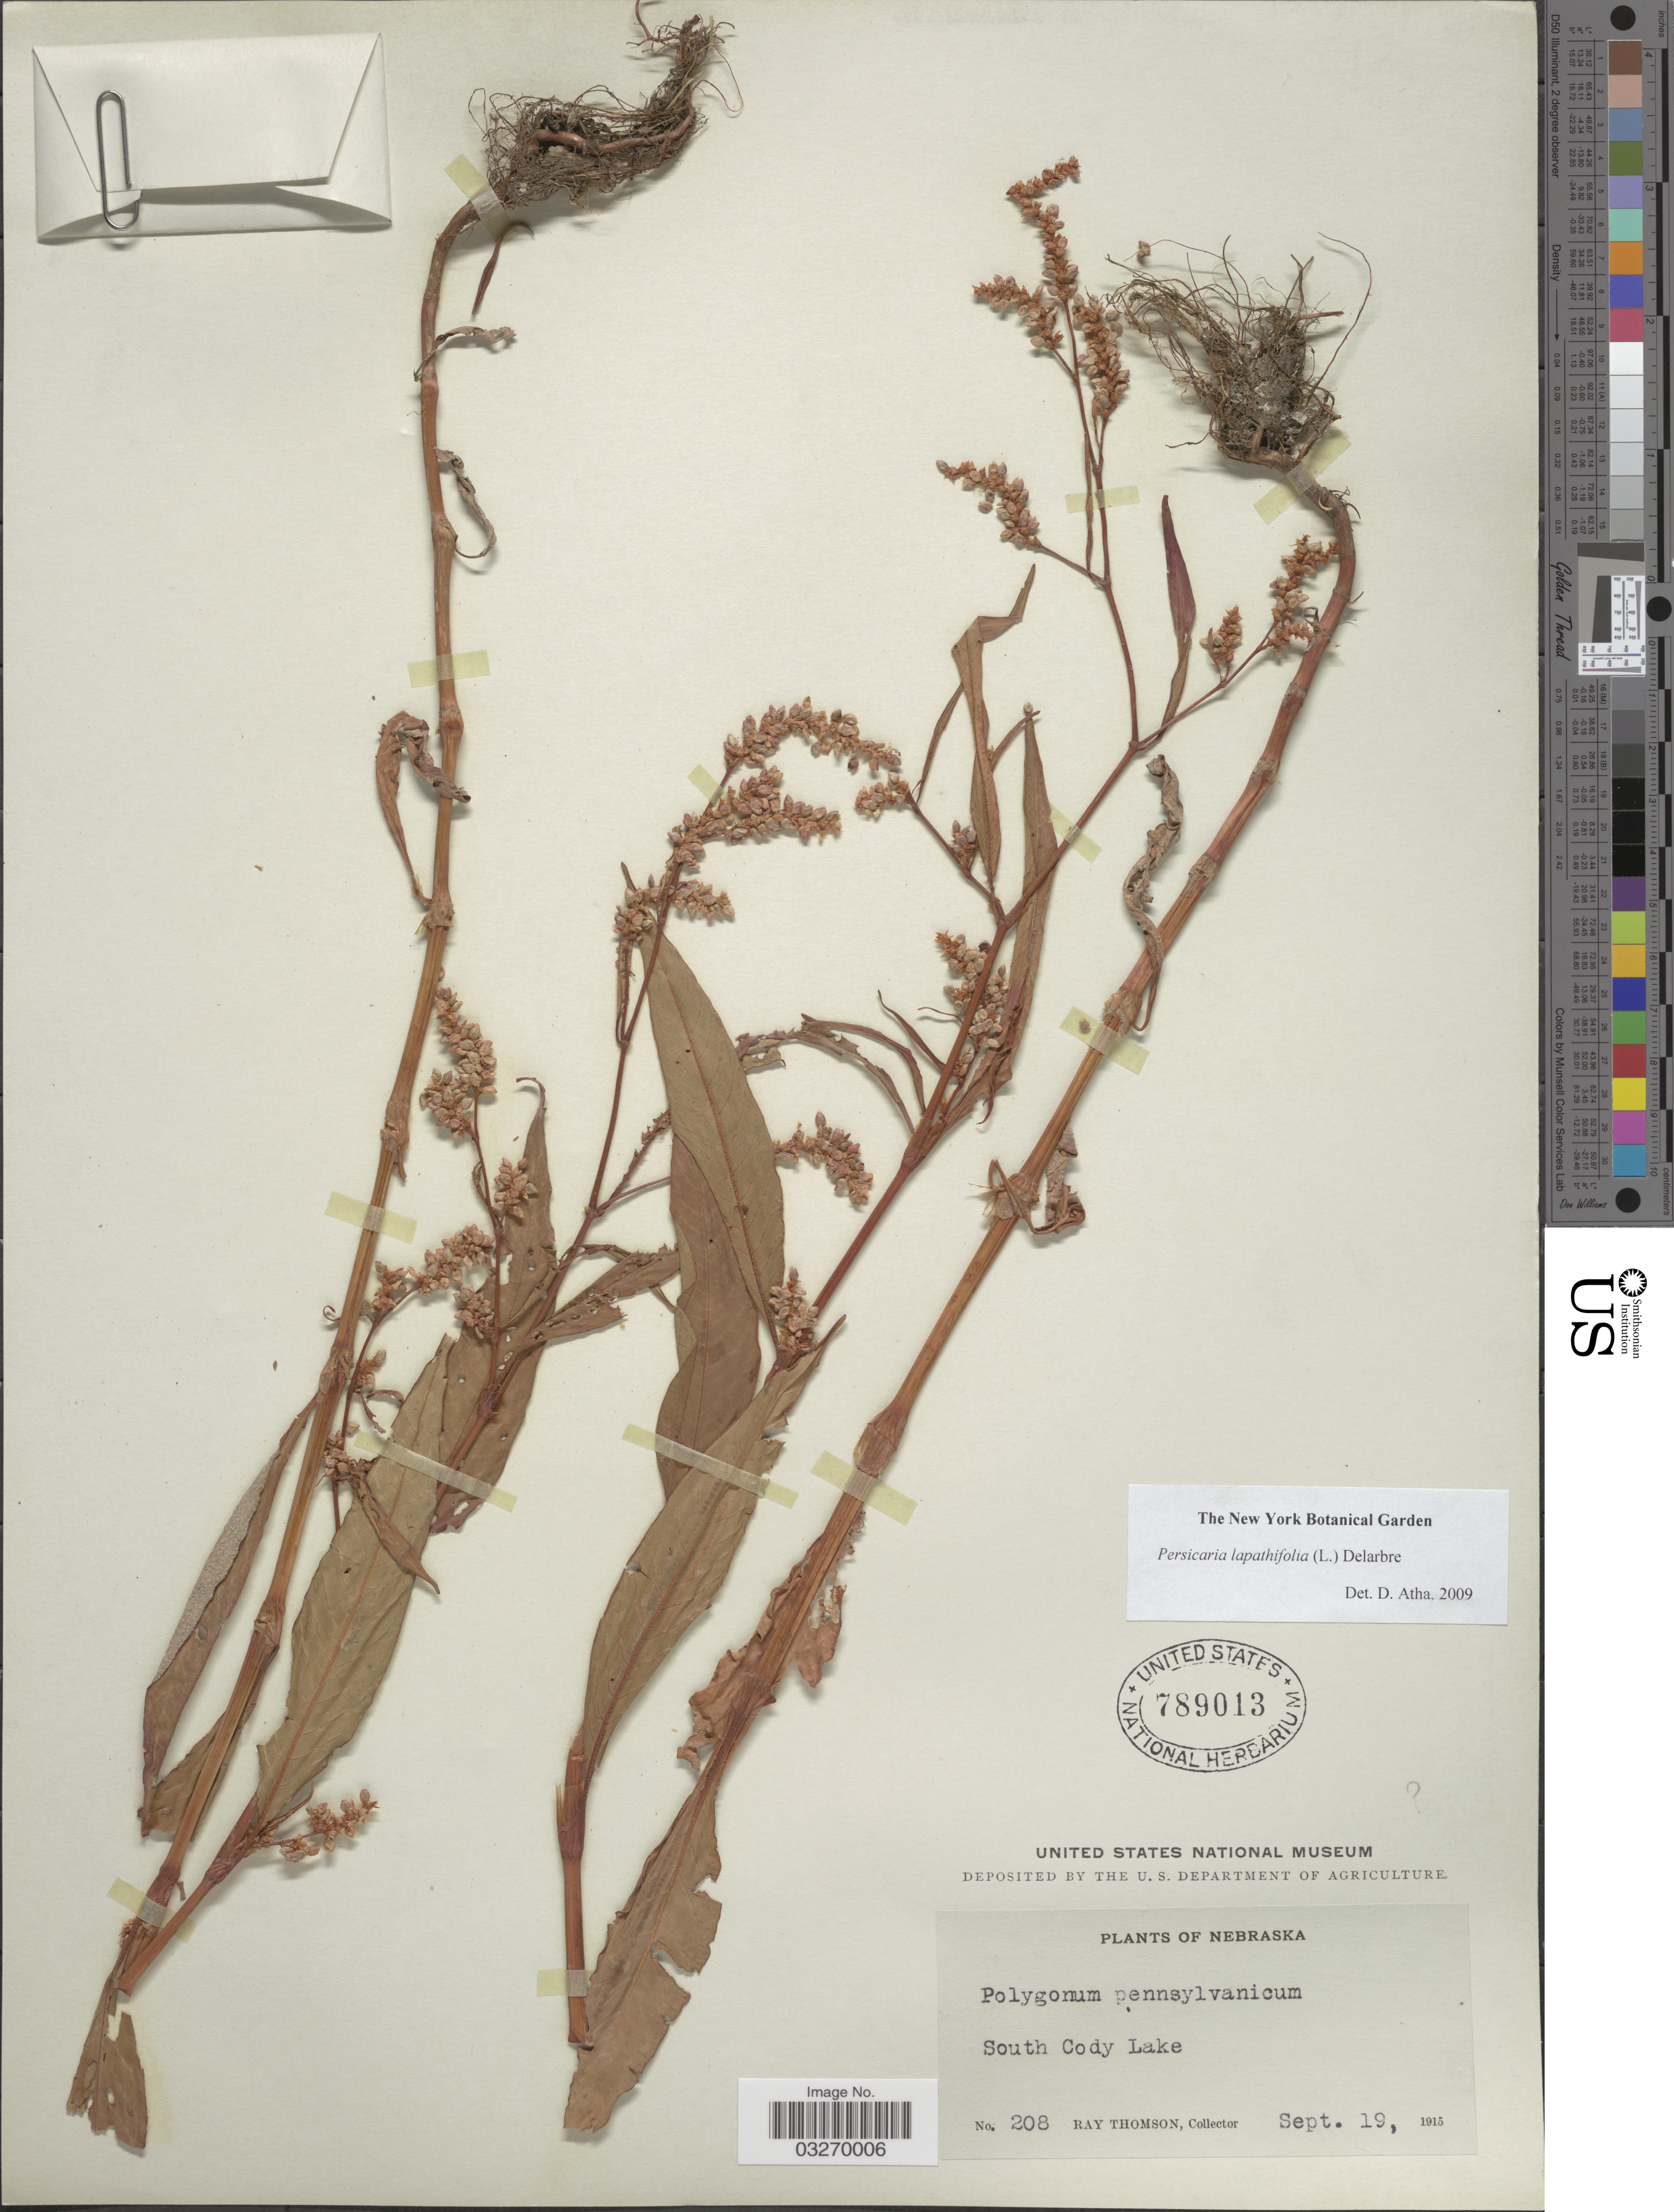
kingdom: Plantae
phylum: Tracheophyta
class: Magnoliopsida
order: Caryophyllales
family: Polygonaceae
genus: Persicaria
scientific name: Persicaria lapathifolia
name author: (L.) Delarbre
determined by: Atha, D. E.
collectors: R. Thomson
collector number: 208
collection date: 1915-09-19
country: United States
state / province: Nebraska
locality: South Cody Lake.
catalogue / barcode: US 789013